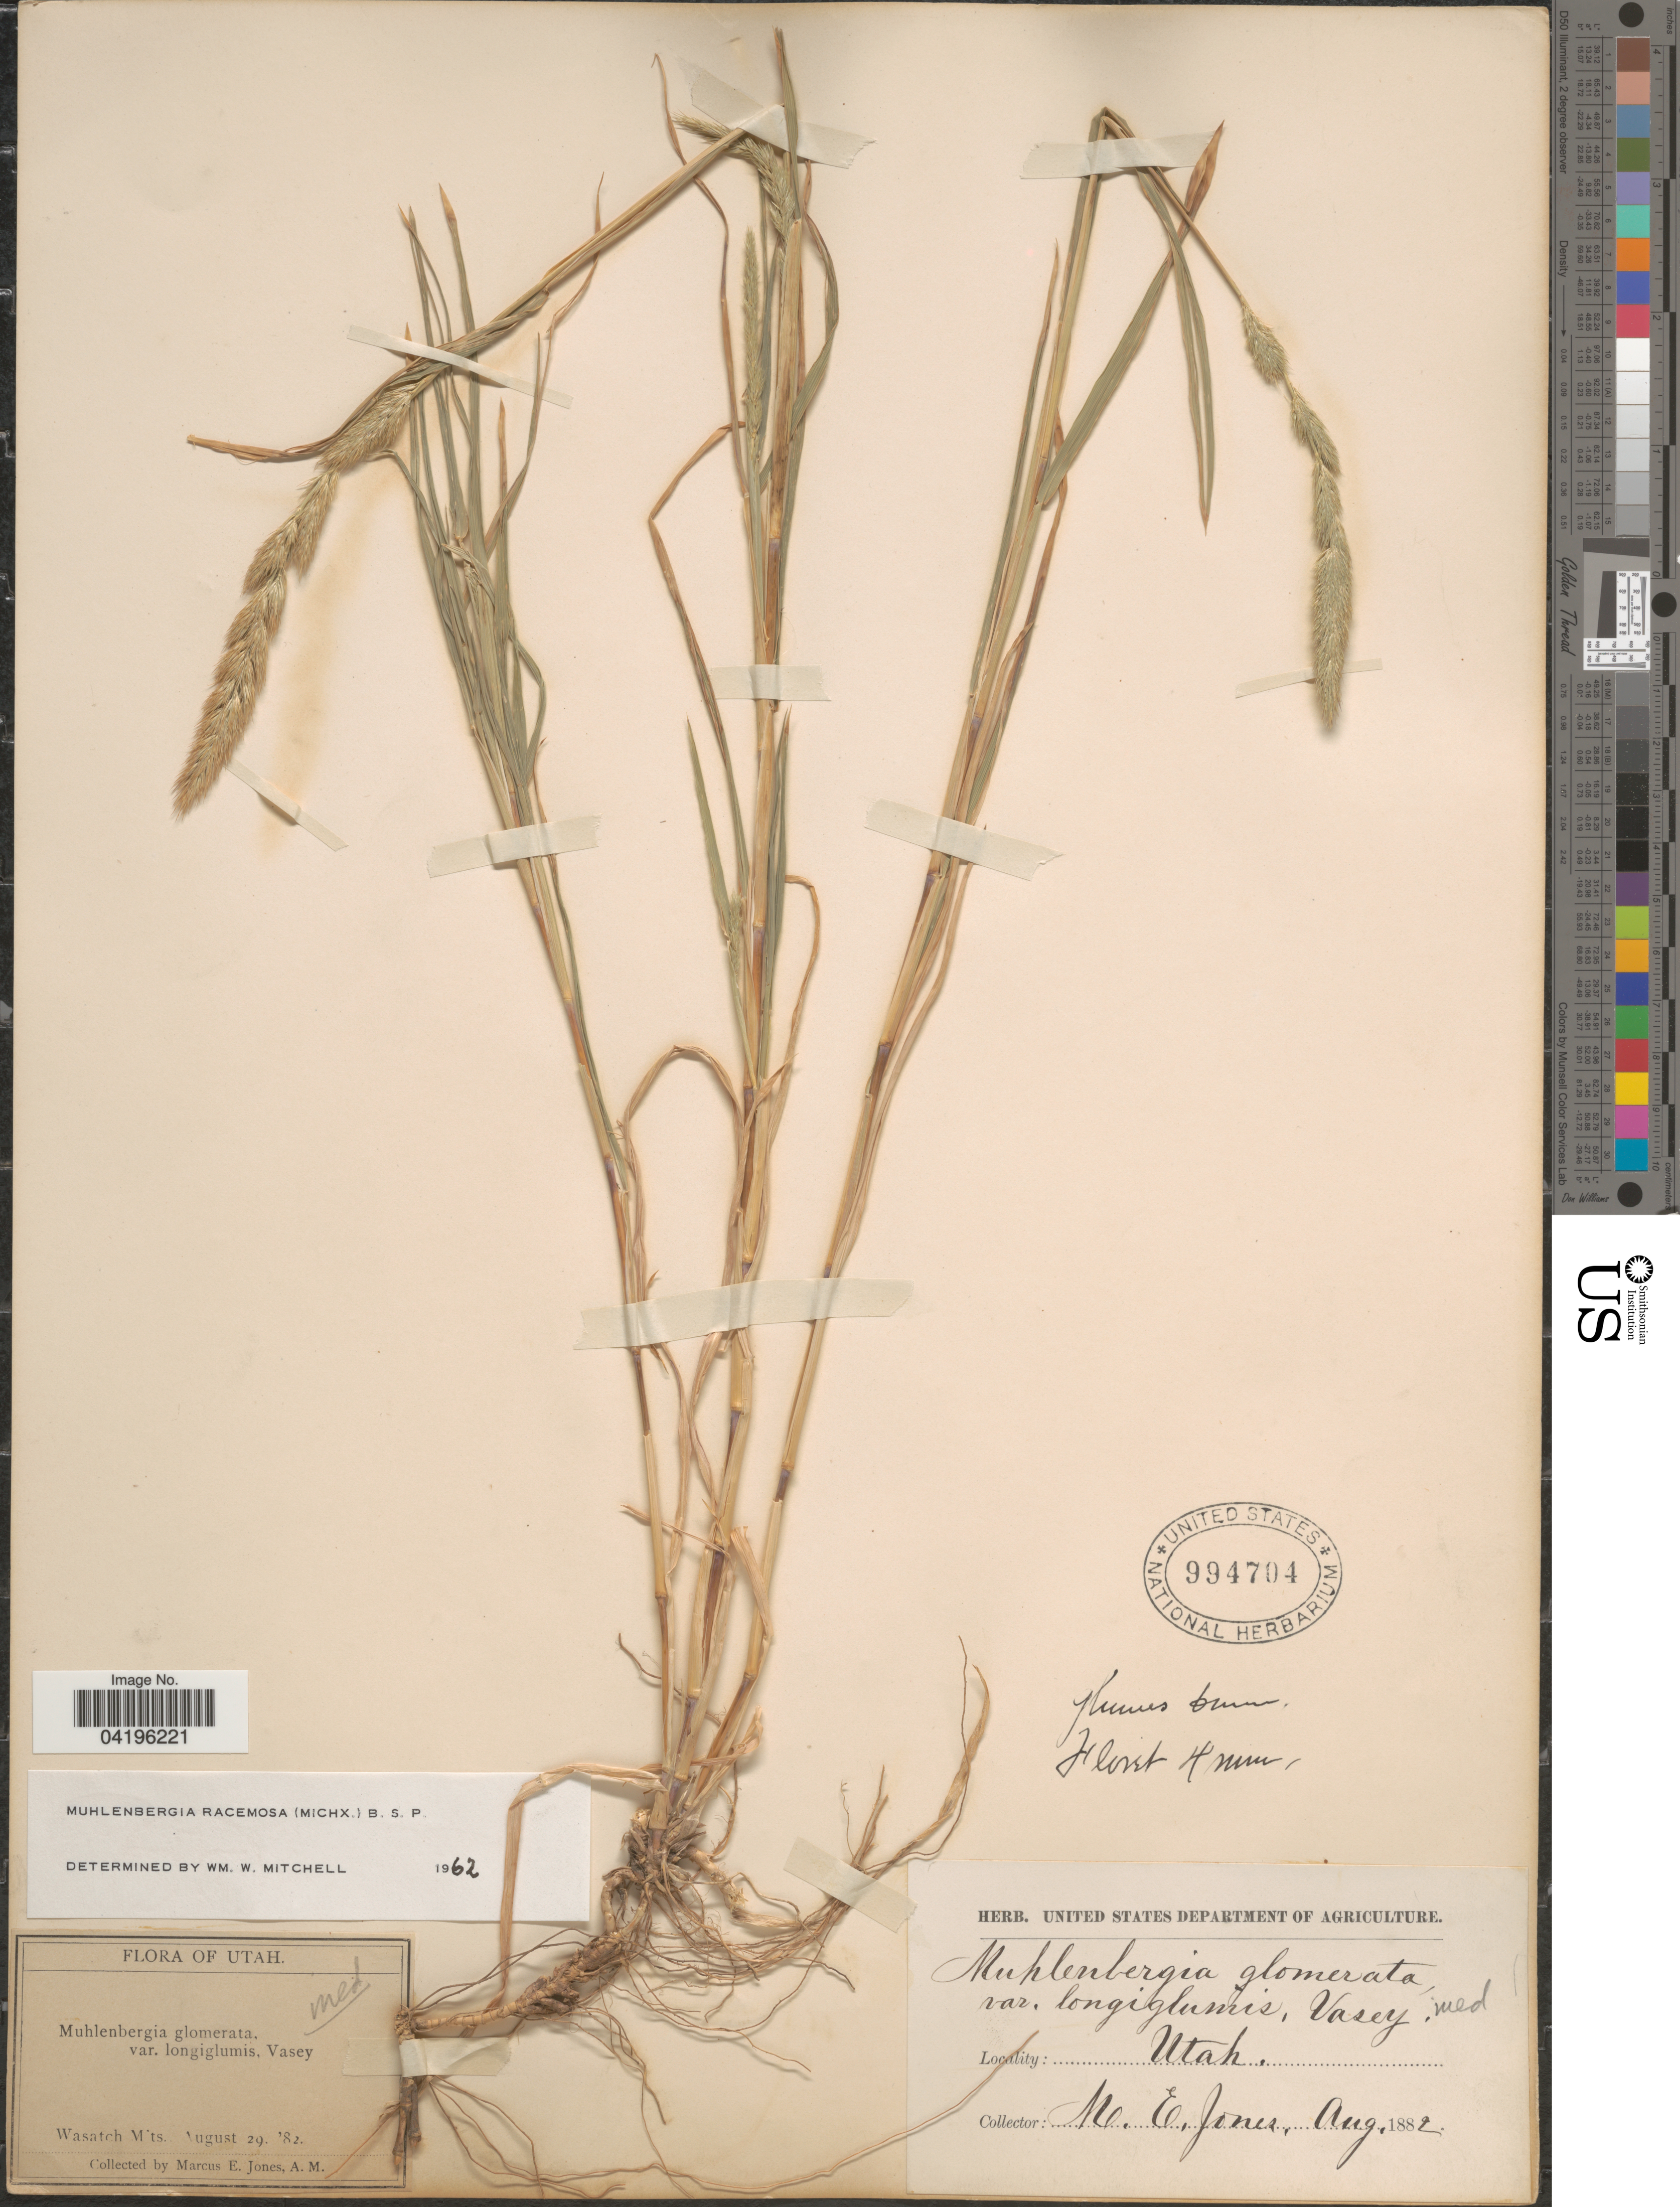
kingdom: Plantae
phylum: Tracheophyta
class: Liliopsida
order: Poales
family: Poaceae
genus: Muhlenbergia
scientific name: Muhlenbergia racemosa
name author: (Michx.) Britton et al.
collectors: M. E. Jones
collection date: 1882-08-29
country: United States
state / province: Utah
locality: Wasatch Mts.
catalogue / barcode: US 994704